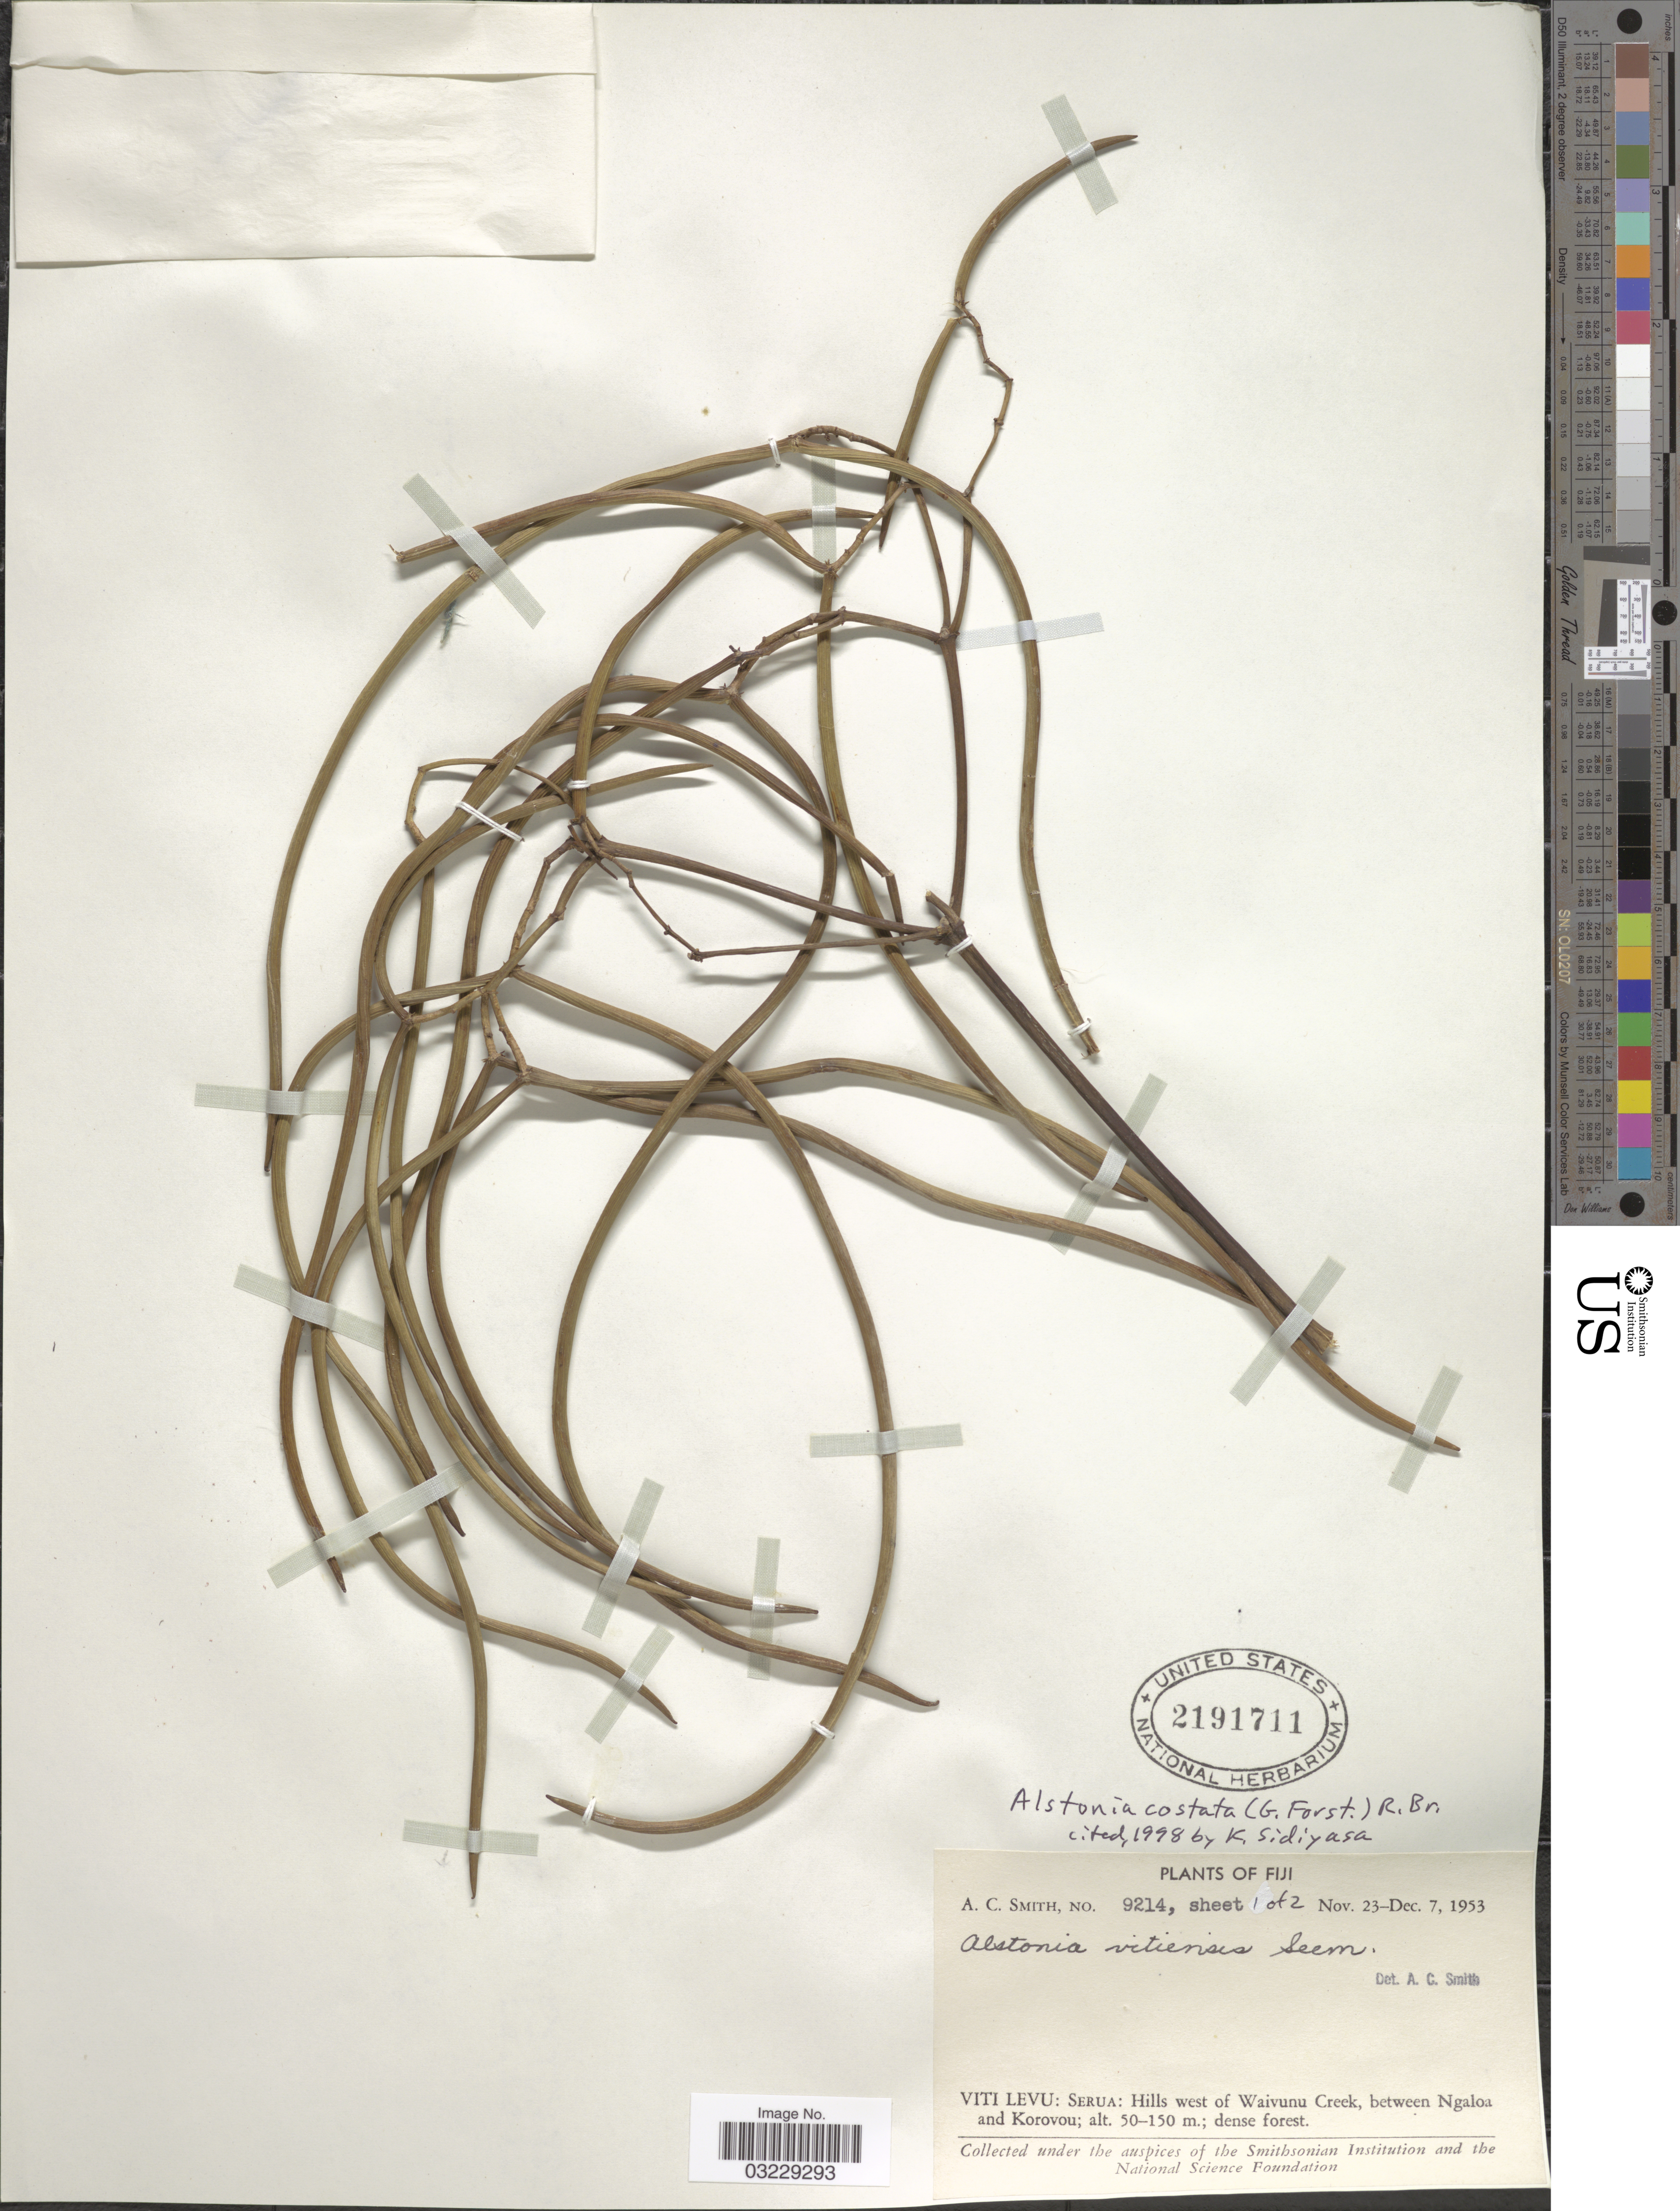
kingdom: Plantae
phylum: Tracheophyta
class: Magnoliopsida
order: Gentianales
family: Apocynaceae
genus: Alstonia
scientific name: Alstonia costata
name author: (G. Forst.) R. Br.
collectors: A. C. Smith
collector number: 9214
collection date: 1953-11-23/1953-12-07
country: Fiji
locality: Viti Levu: Serua: Hills west of Waivunu Creek, between Ngaloa and Korovou.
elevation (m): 50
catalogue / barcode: US 2191711